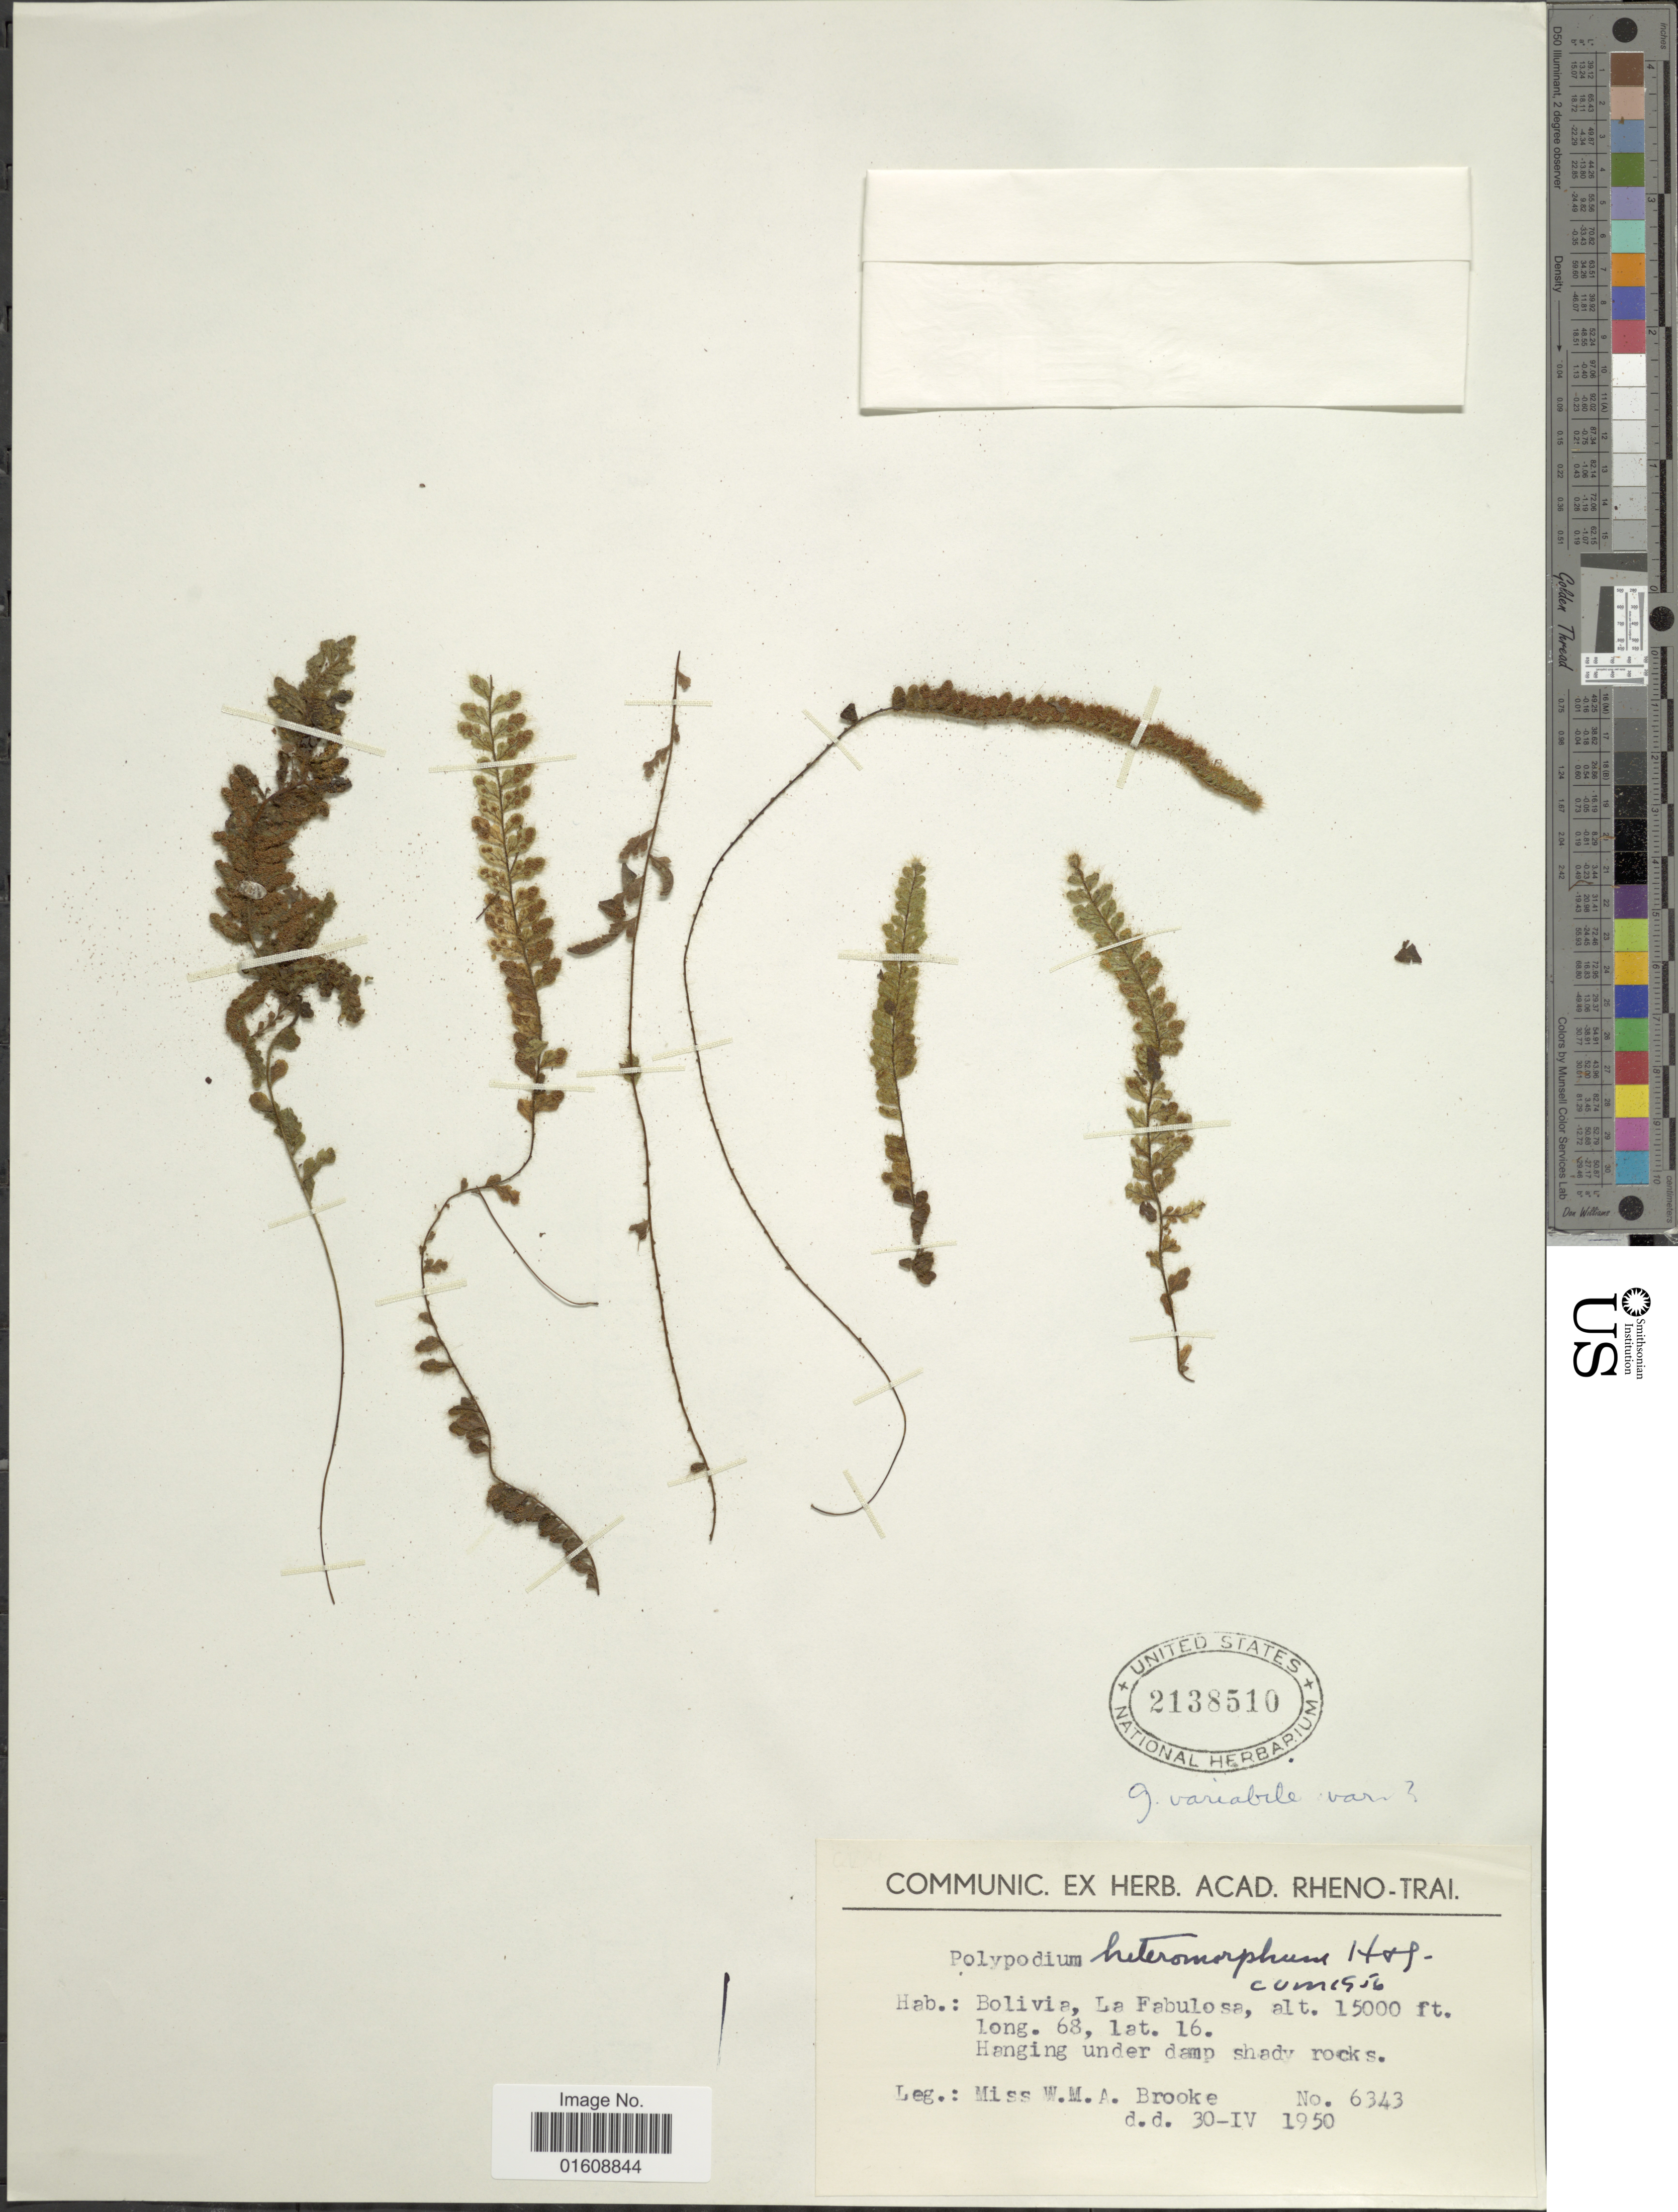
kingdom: Plantae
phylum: Tracheophyta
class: Polypodiopsida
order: Polypodiales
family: Polypodiaceae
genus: Alansmia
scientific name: Alansmia variabilis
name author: (Mett.) Moguel & M. Kessler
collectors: W. Brooke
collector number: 6343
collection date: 1950-04-30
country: Bolivia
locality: La Fabulosa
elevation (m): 4572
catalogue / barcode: US 2138510